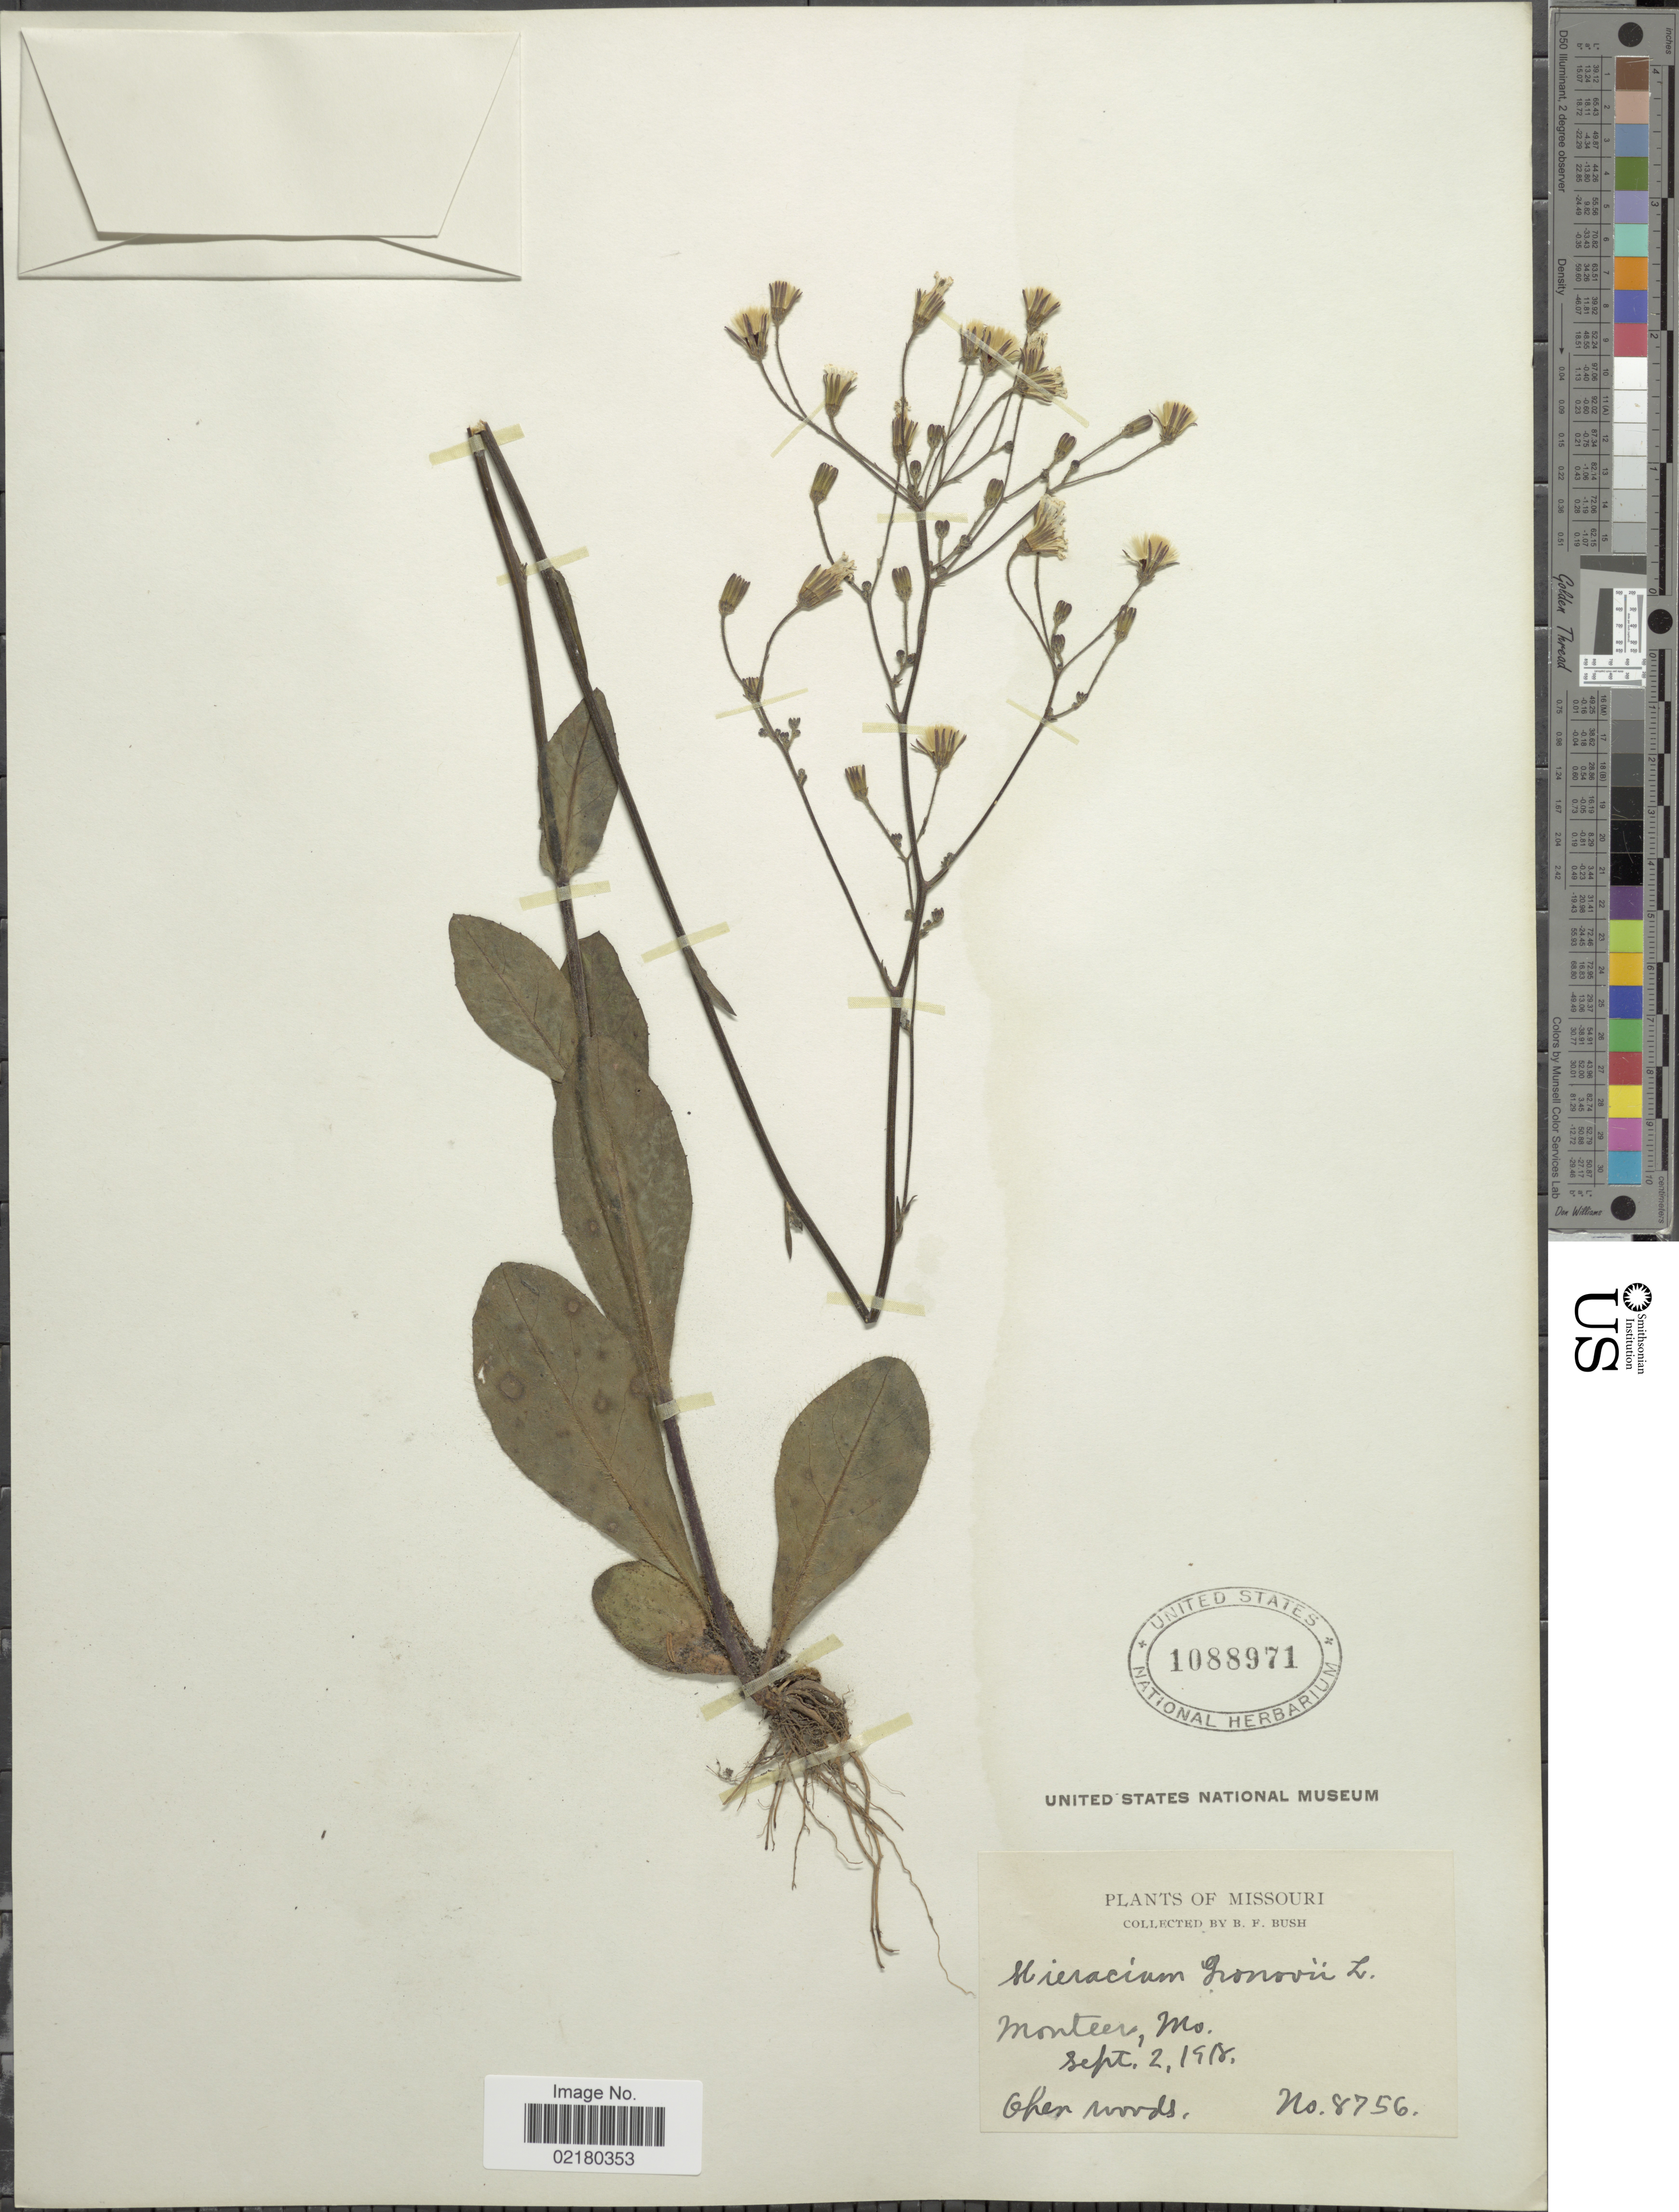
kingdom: Plantae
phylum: Tracheophyta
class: Magnoliopsida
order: Asterales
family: Asteraceae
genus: Hieracium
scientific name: Hieracium gronovii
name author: L.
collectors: B. F. Bush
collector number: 8756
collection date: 1918-09-02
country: United States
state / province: Missouri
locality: Monteer, open woods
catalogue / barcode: US 1088971